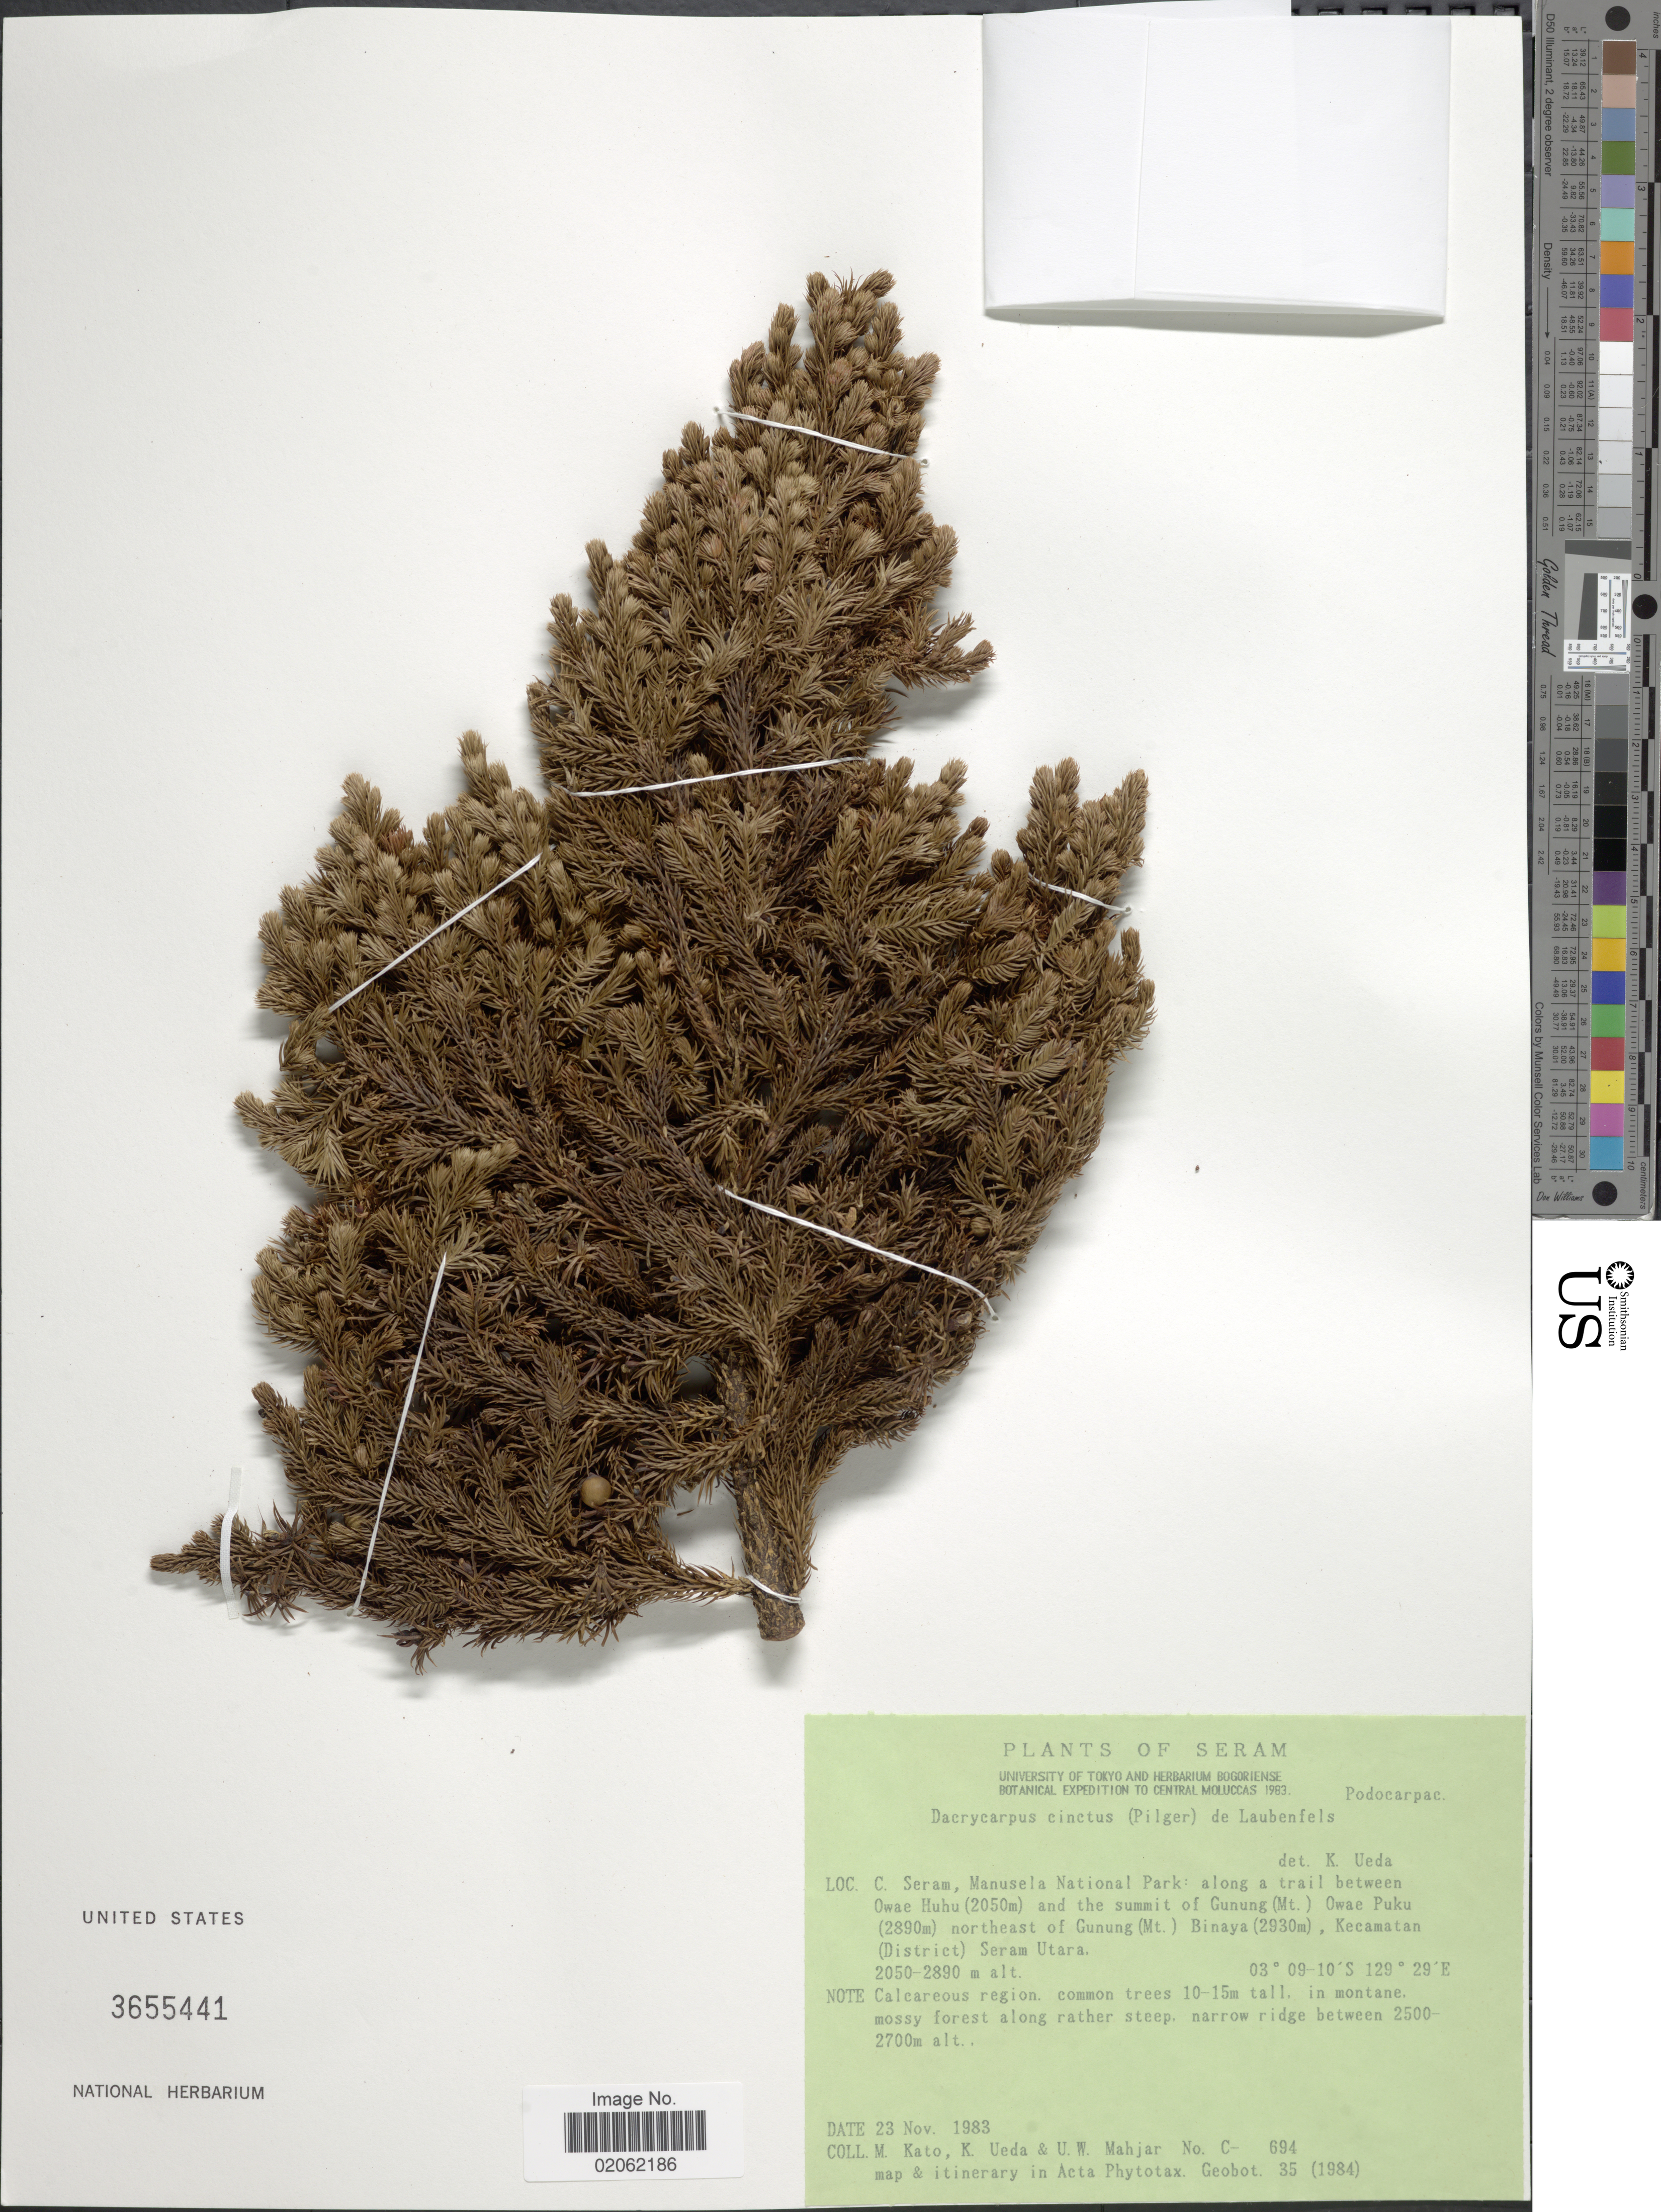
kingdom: Plantae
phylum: Tracheophyta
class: Pinopsida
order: Pinales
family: Podocarpaceae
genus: Dacrycarpus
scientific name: Dacrycarpus cinctus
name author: (Pilg.) de Laub.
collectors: M. Kato, K. Ueda & U.W. Mahjar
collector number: C-694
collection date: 1983-11-23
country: Indonesia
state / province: Maluku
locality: Seram, C.Seram, Manusela National Park: along a trail between Owae Huhu and the summit of Gunung (Mt.) Owae Puku northeast of Gunung (Mt) Bnaya, Kecamatan (District) Seram Utara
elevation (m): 2050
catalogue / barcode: US 3655441